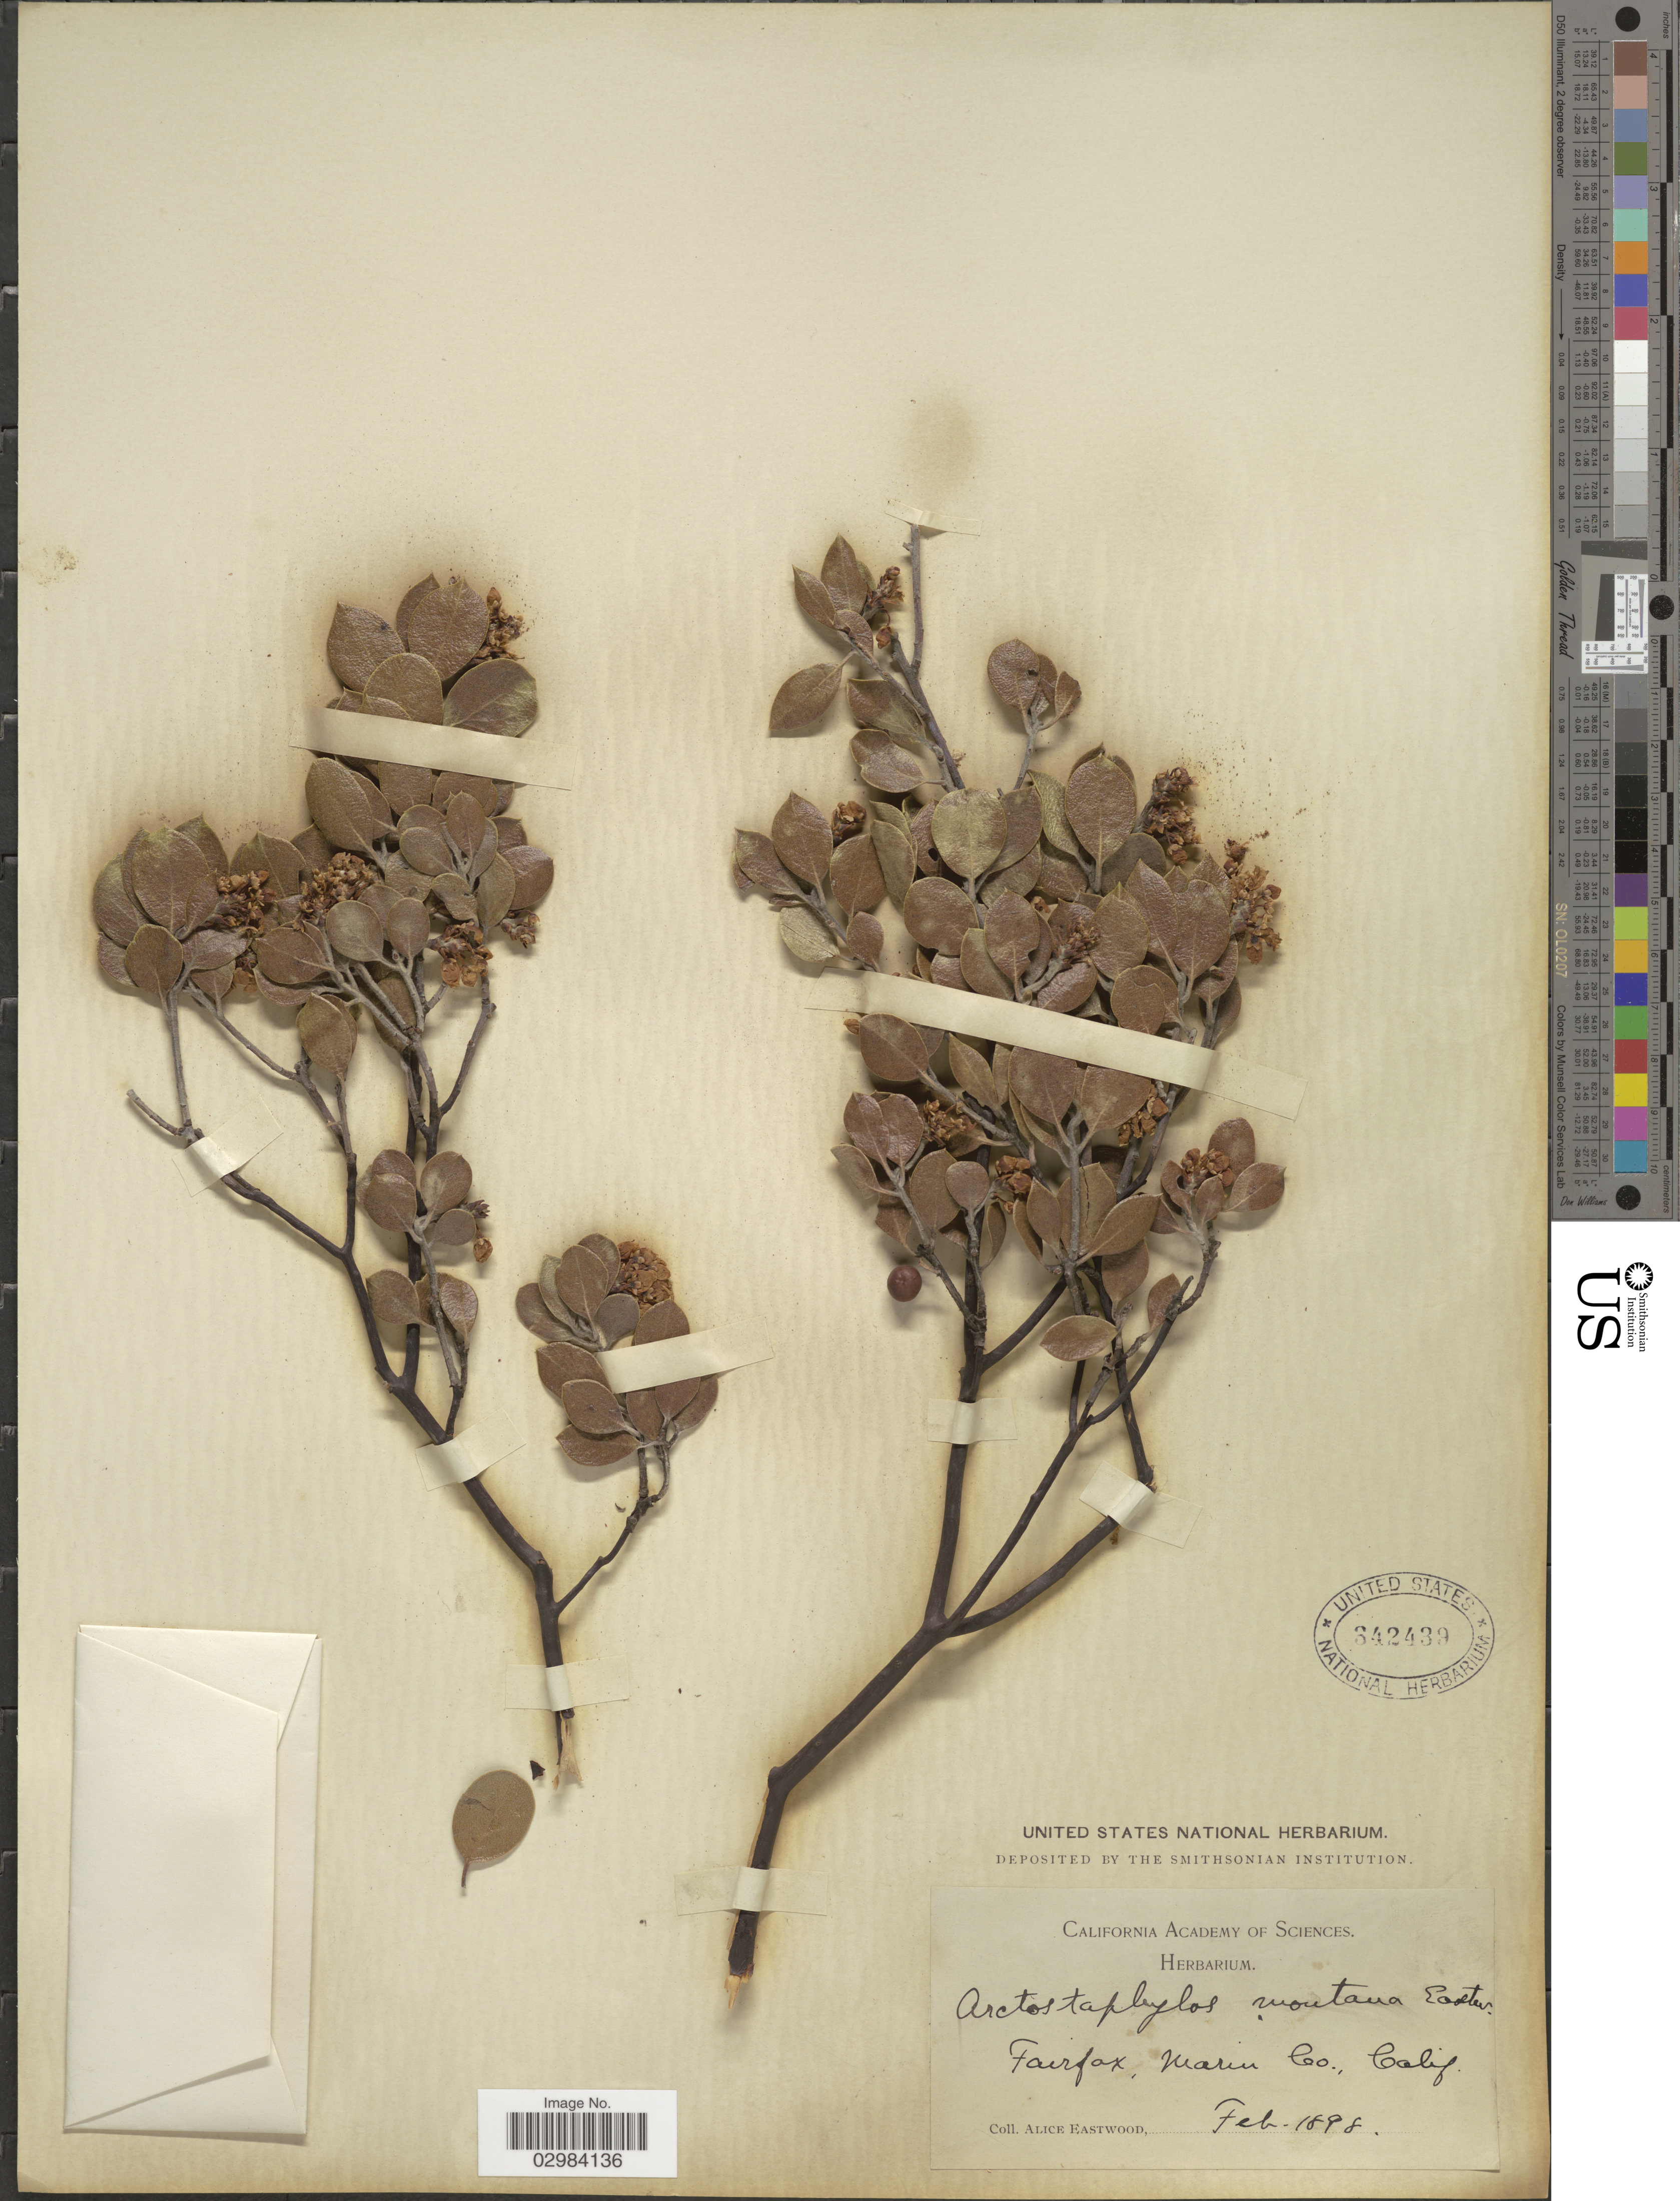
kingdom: Plantae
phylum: Tracheophyta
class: Magnoliopsida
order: Ericales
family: Ericaceae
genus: Arctostaphylos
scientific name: Arctostaphylos montana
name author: Eastw.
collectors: A. Eastwood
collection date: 1898-02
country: United States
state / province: California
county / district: Marin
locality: Fairfax, Marin Co.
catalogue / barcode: US 342439